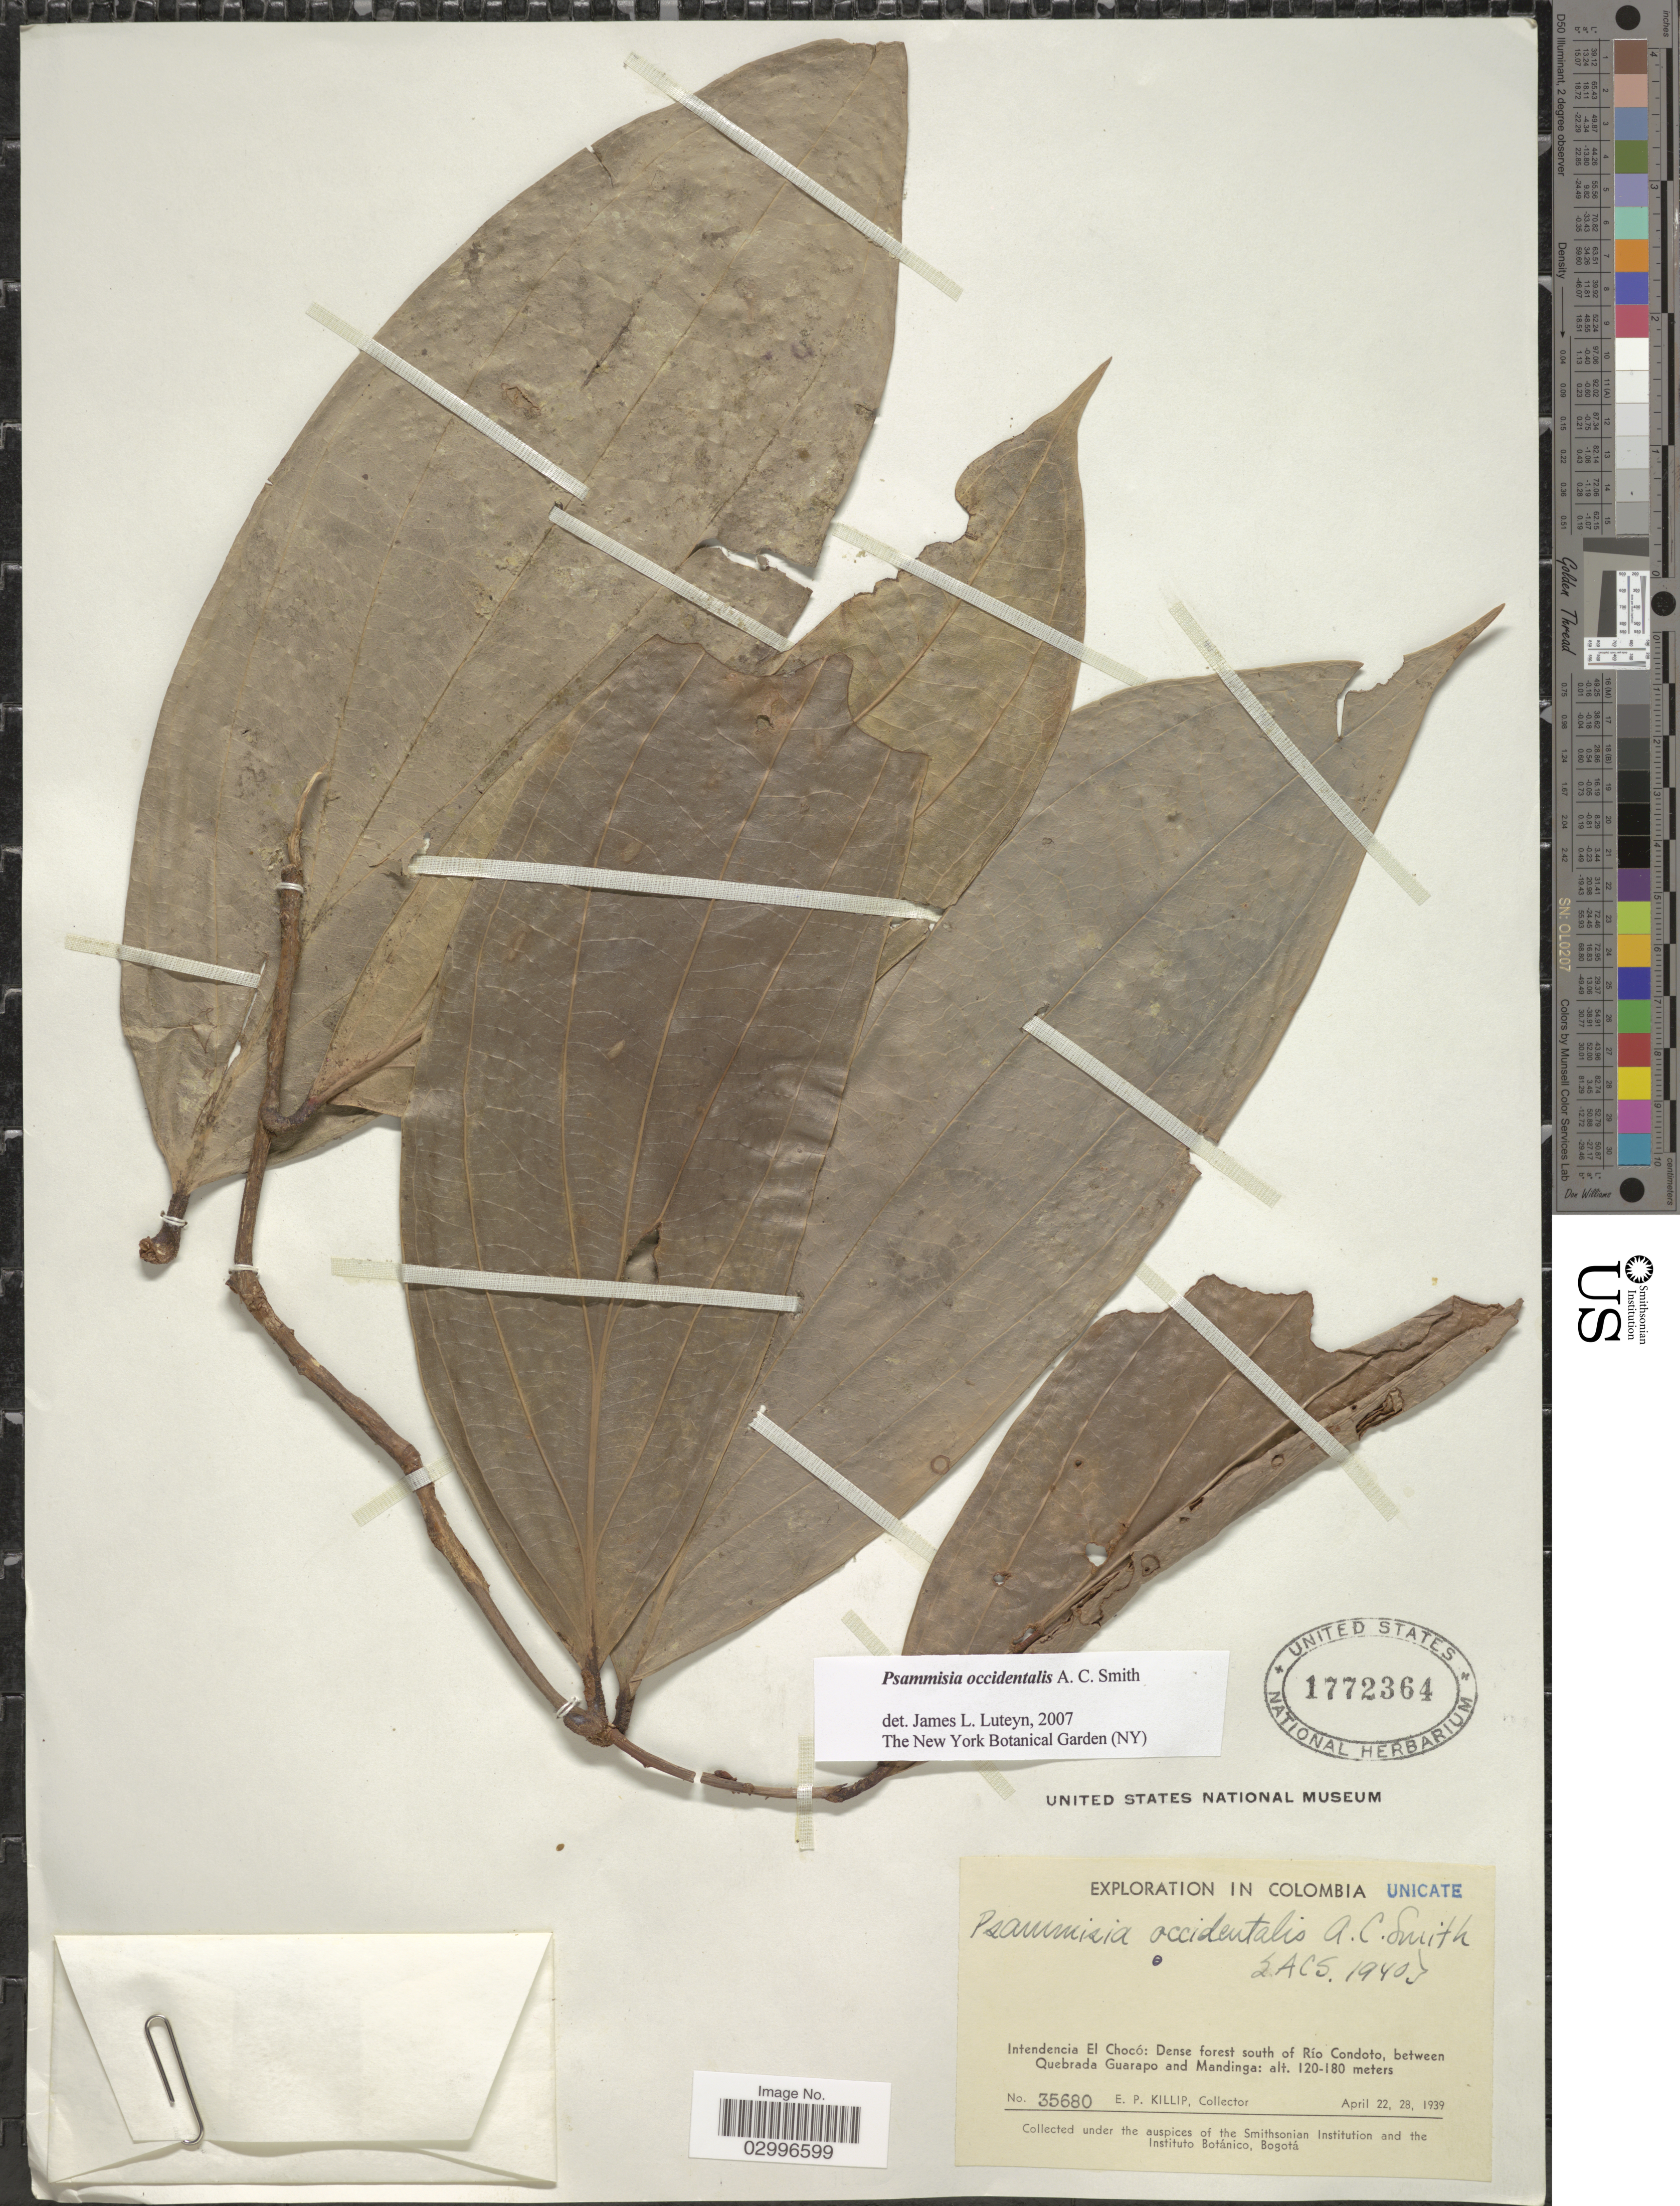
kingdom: Plantae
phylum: Tracheophyta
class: Magnoliopsida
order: Ericales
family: Ericaceae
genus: Psammisia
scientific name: Psammisia occidentalis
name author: A.C. Sm.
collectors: H. F. Pittier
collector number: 35680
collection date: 1939-04-22/1939-04-28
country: Colombia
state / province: Chocó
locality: Intendencia El Chocó: Dense forest south of Río Condoto, between Quebrada Guarapo and Mandinga.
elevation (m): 120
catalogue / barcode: US 1772364